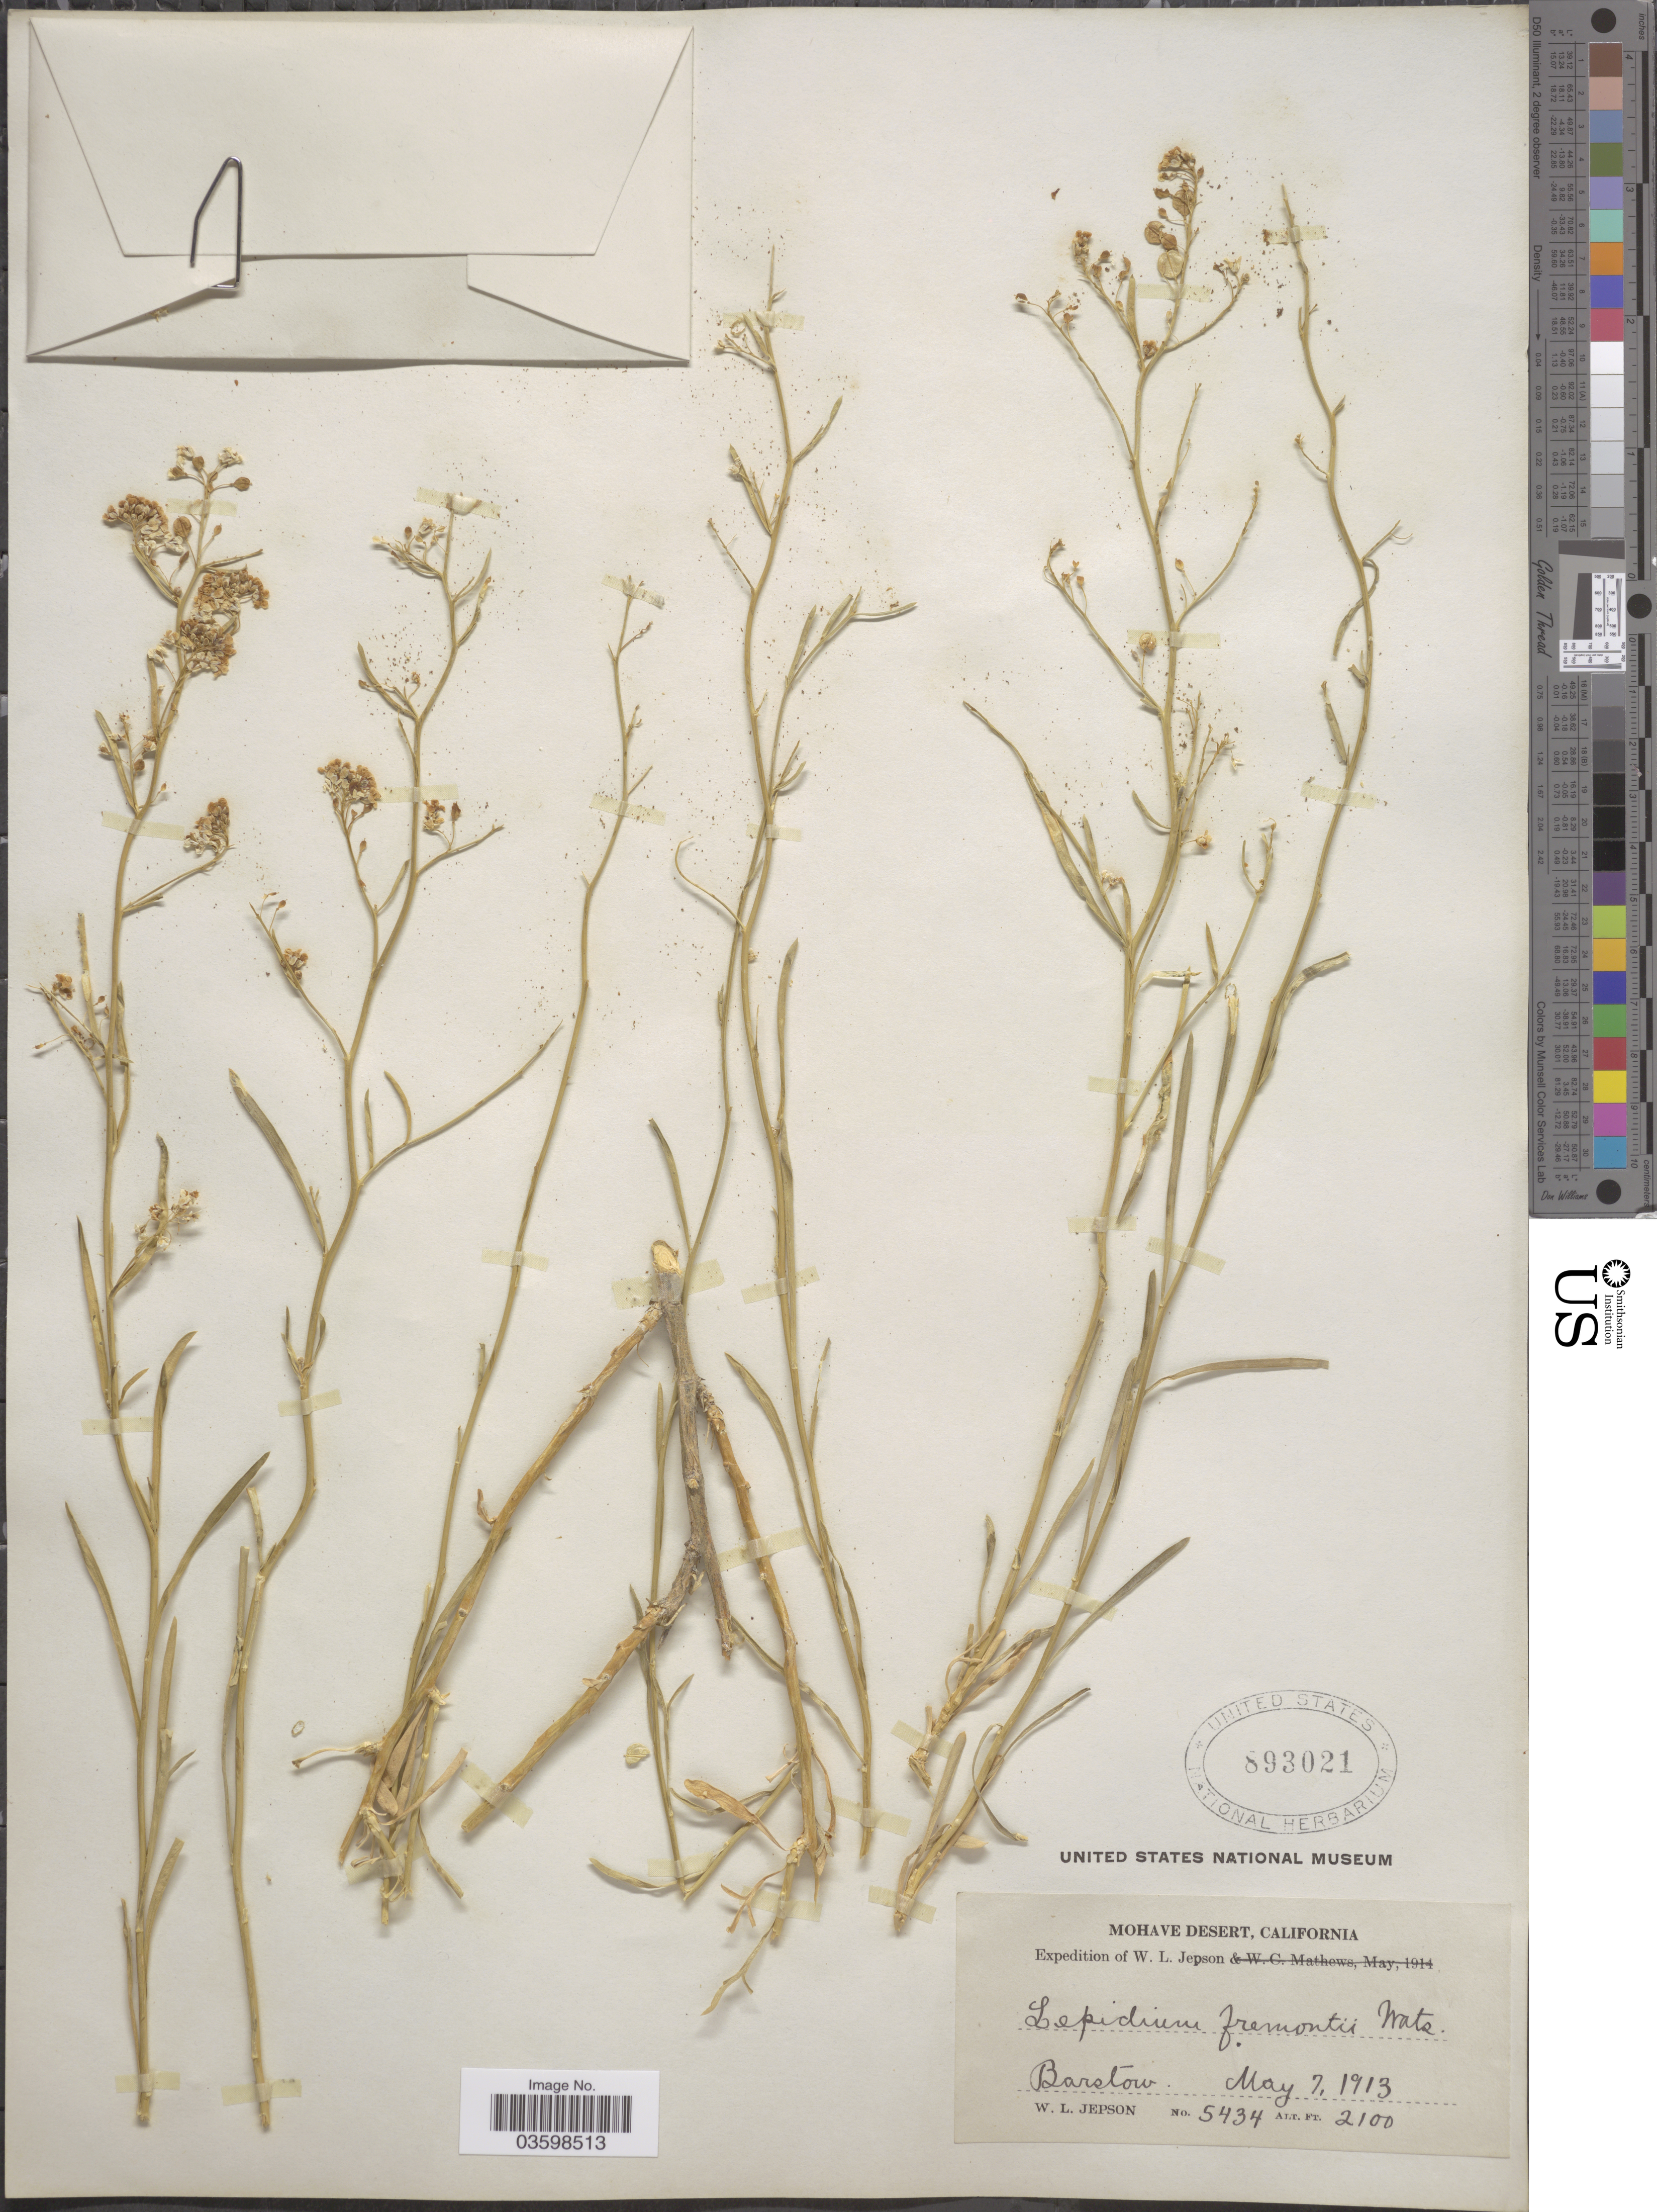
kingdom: Plantae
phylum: Tracheophyta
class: Magnoliopsida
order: Brassicales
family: Brassicaceae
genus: Lepidium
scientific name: Lepidium fremontii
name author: S. Watson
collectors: W. L. Jepson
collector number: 5434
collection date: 1913-05-07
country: United States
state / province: California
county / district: Kern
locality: Mohave Desert. Barstow.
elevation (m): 640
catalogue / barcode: US 893021